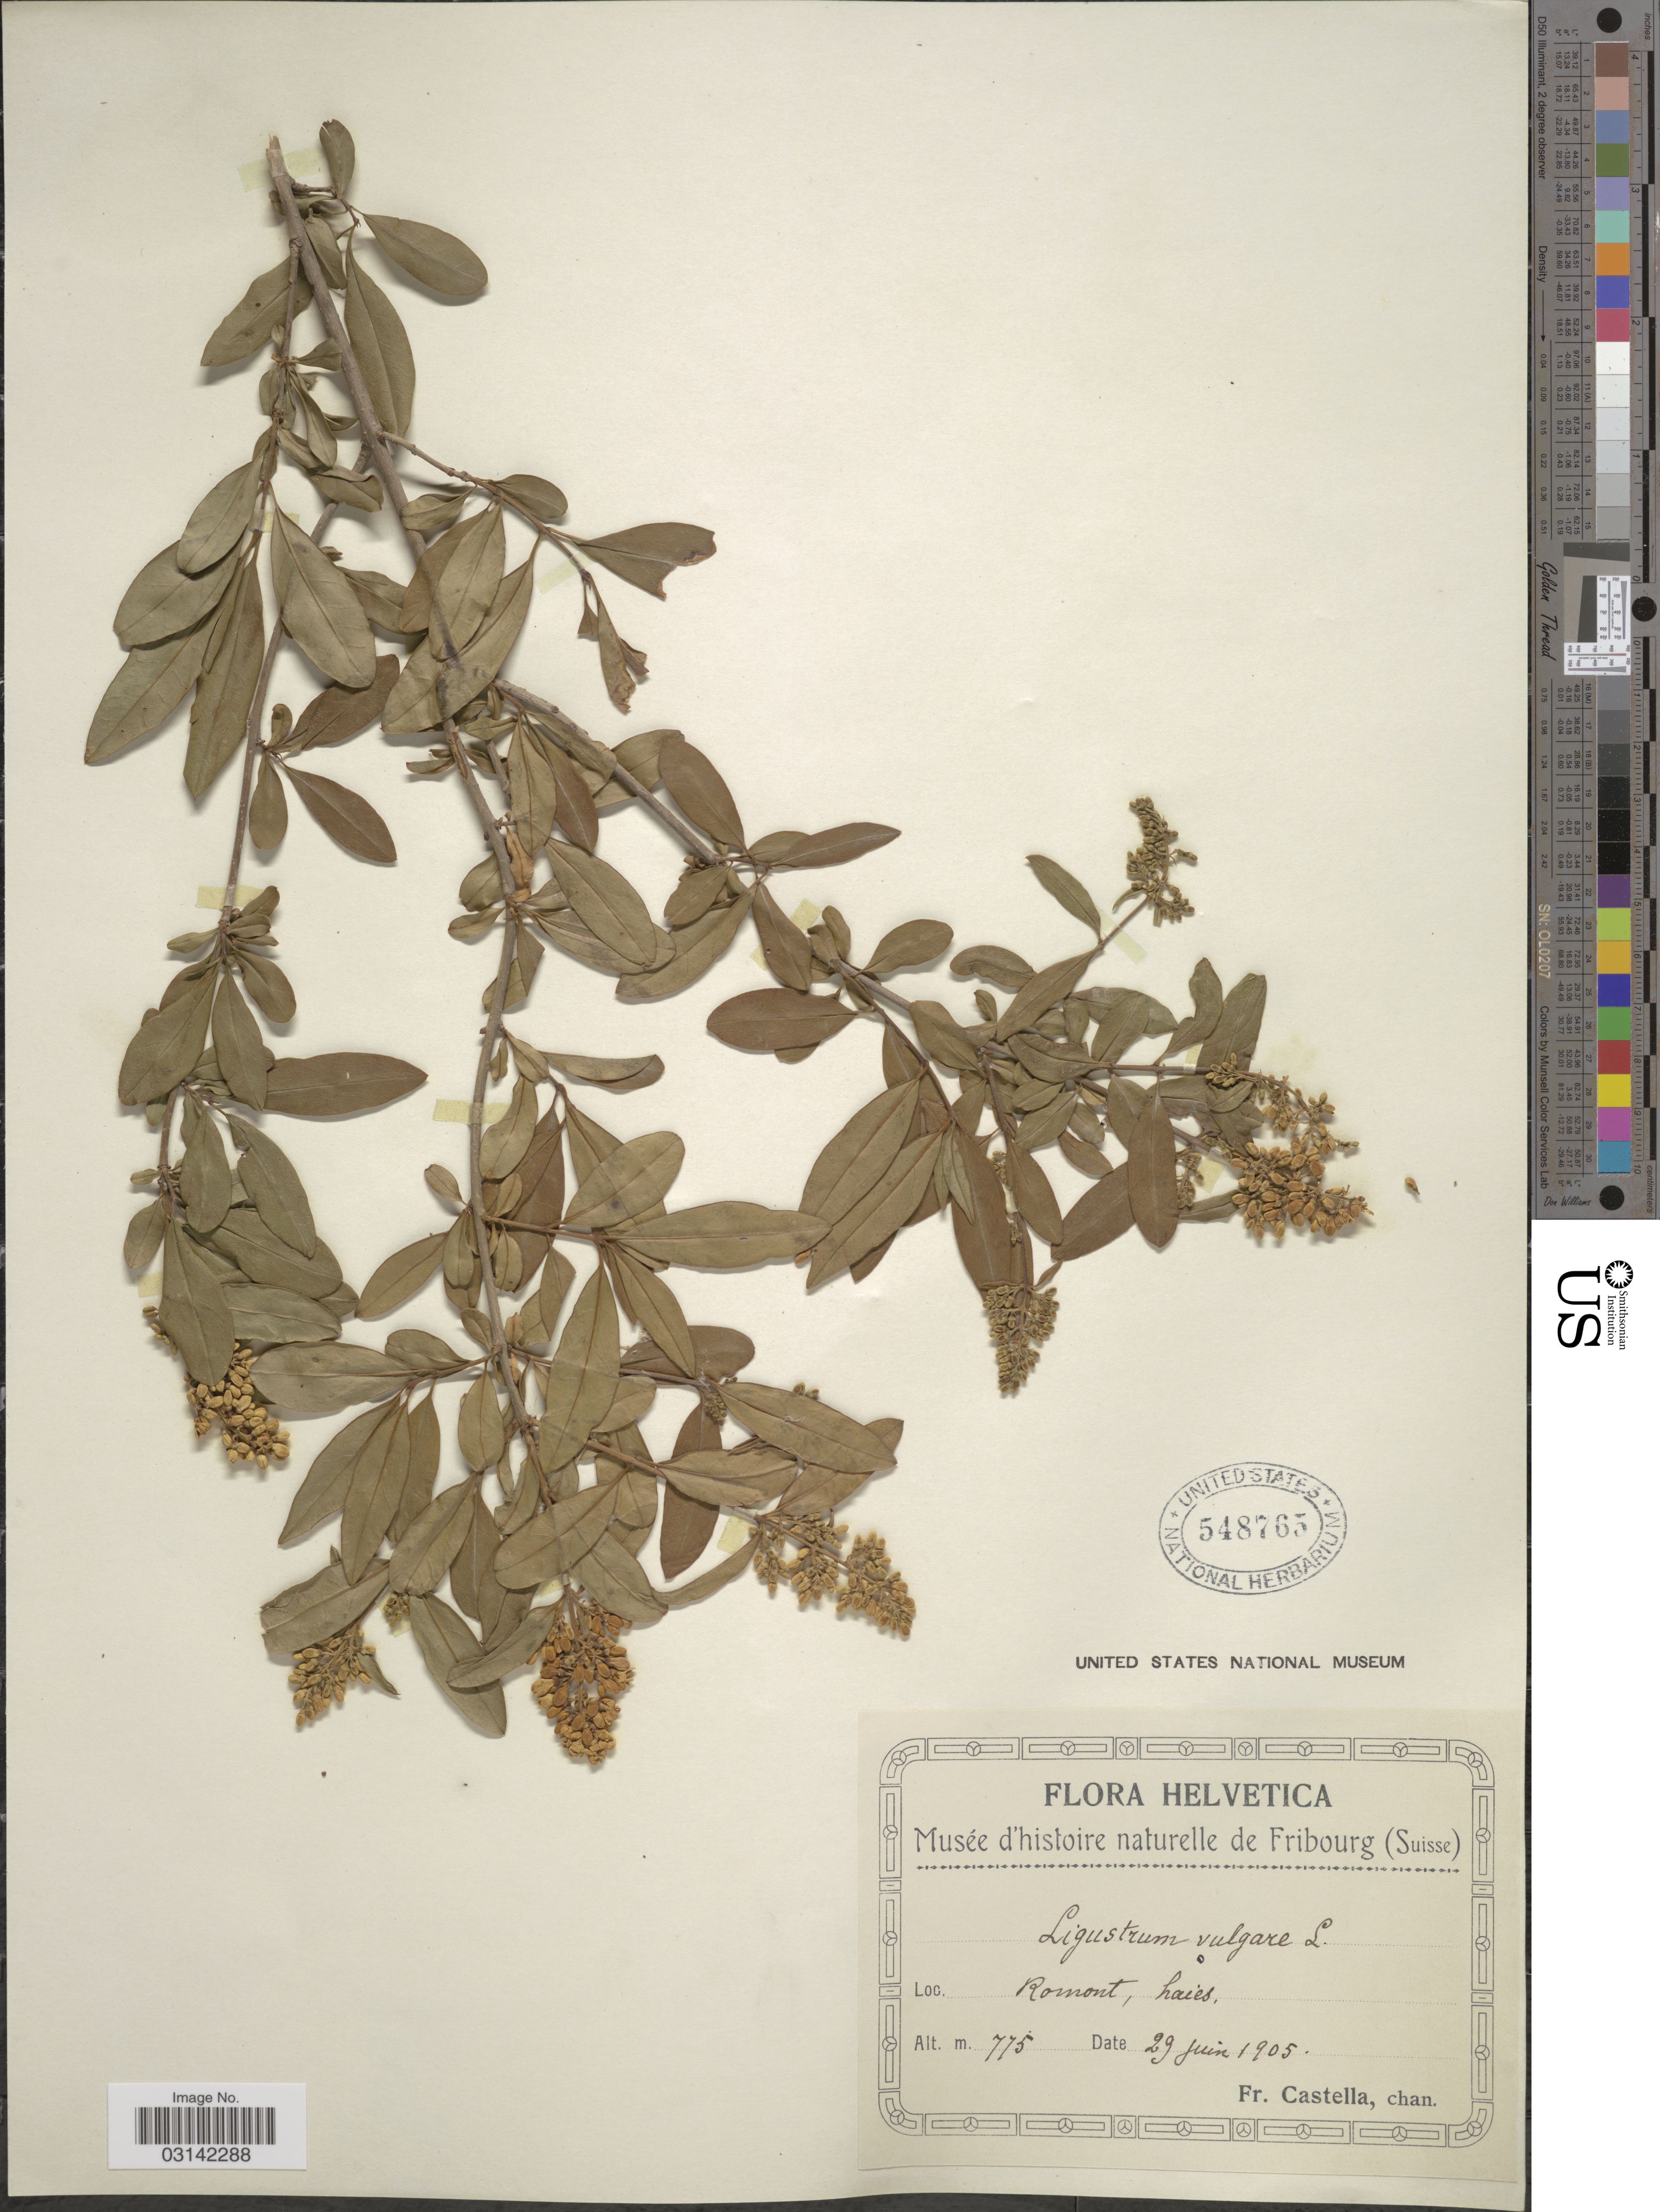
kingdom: Plantae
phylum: Tracheophyta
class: Magnoliopsida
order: Lamiales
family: Oleaceae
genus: Ligustrum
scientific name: Ligustrum vulgare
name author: L.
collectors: Fr. Castella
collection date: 1905-06-29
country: Switzerland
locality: Helvetica. Romont, haies.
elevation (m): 775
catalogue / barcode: US 548765